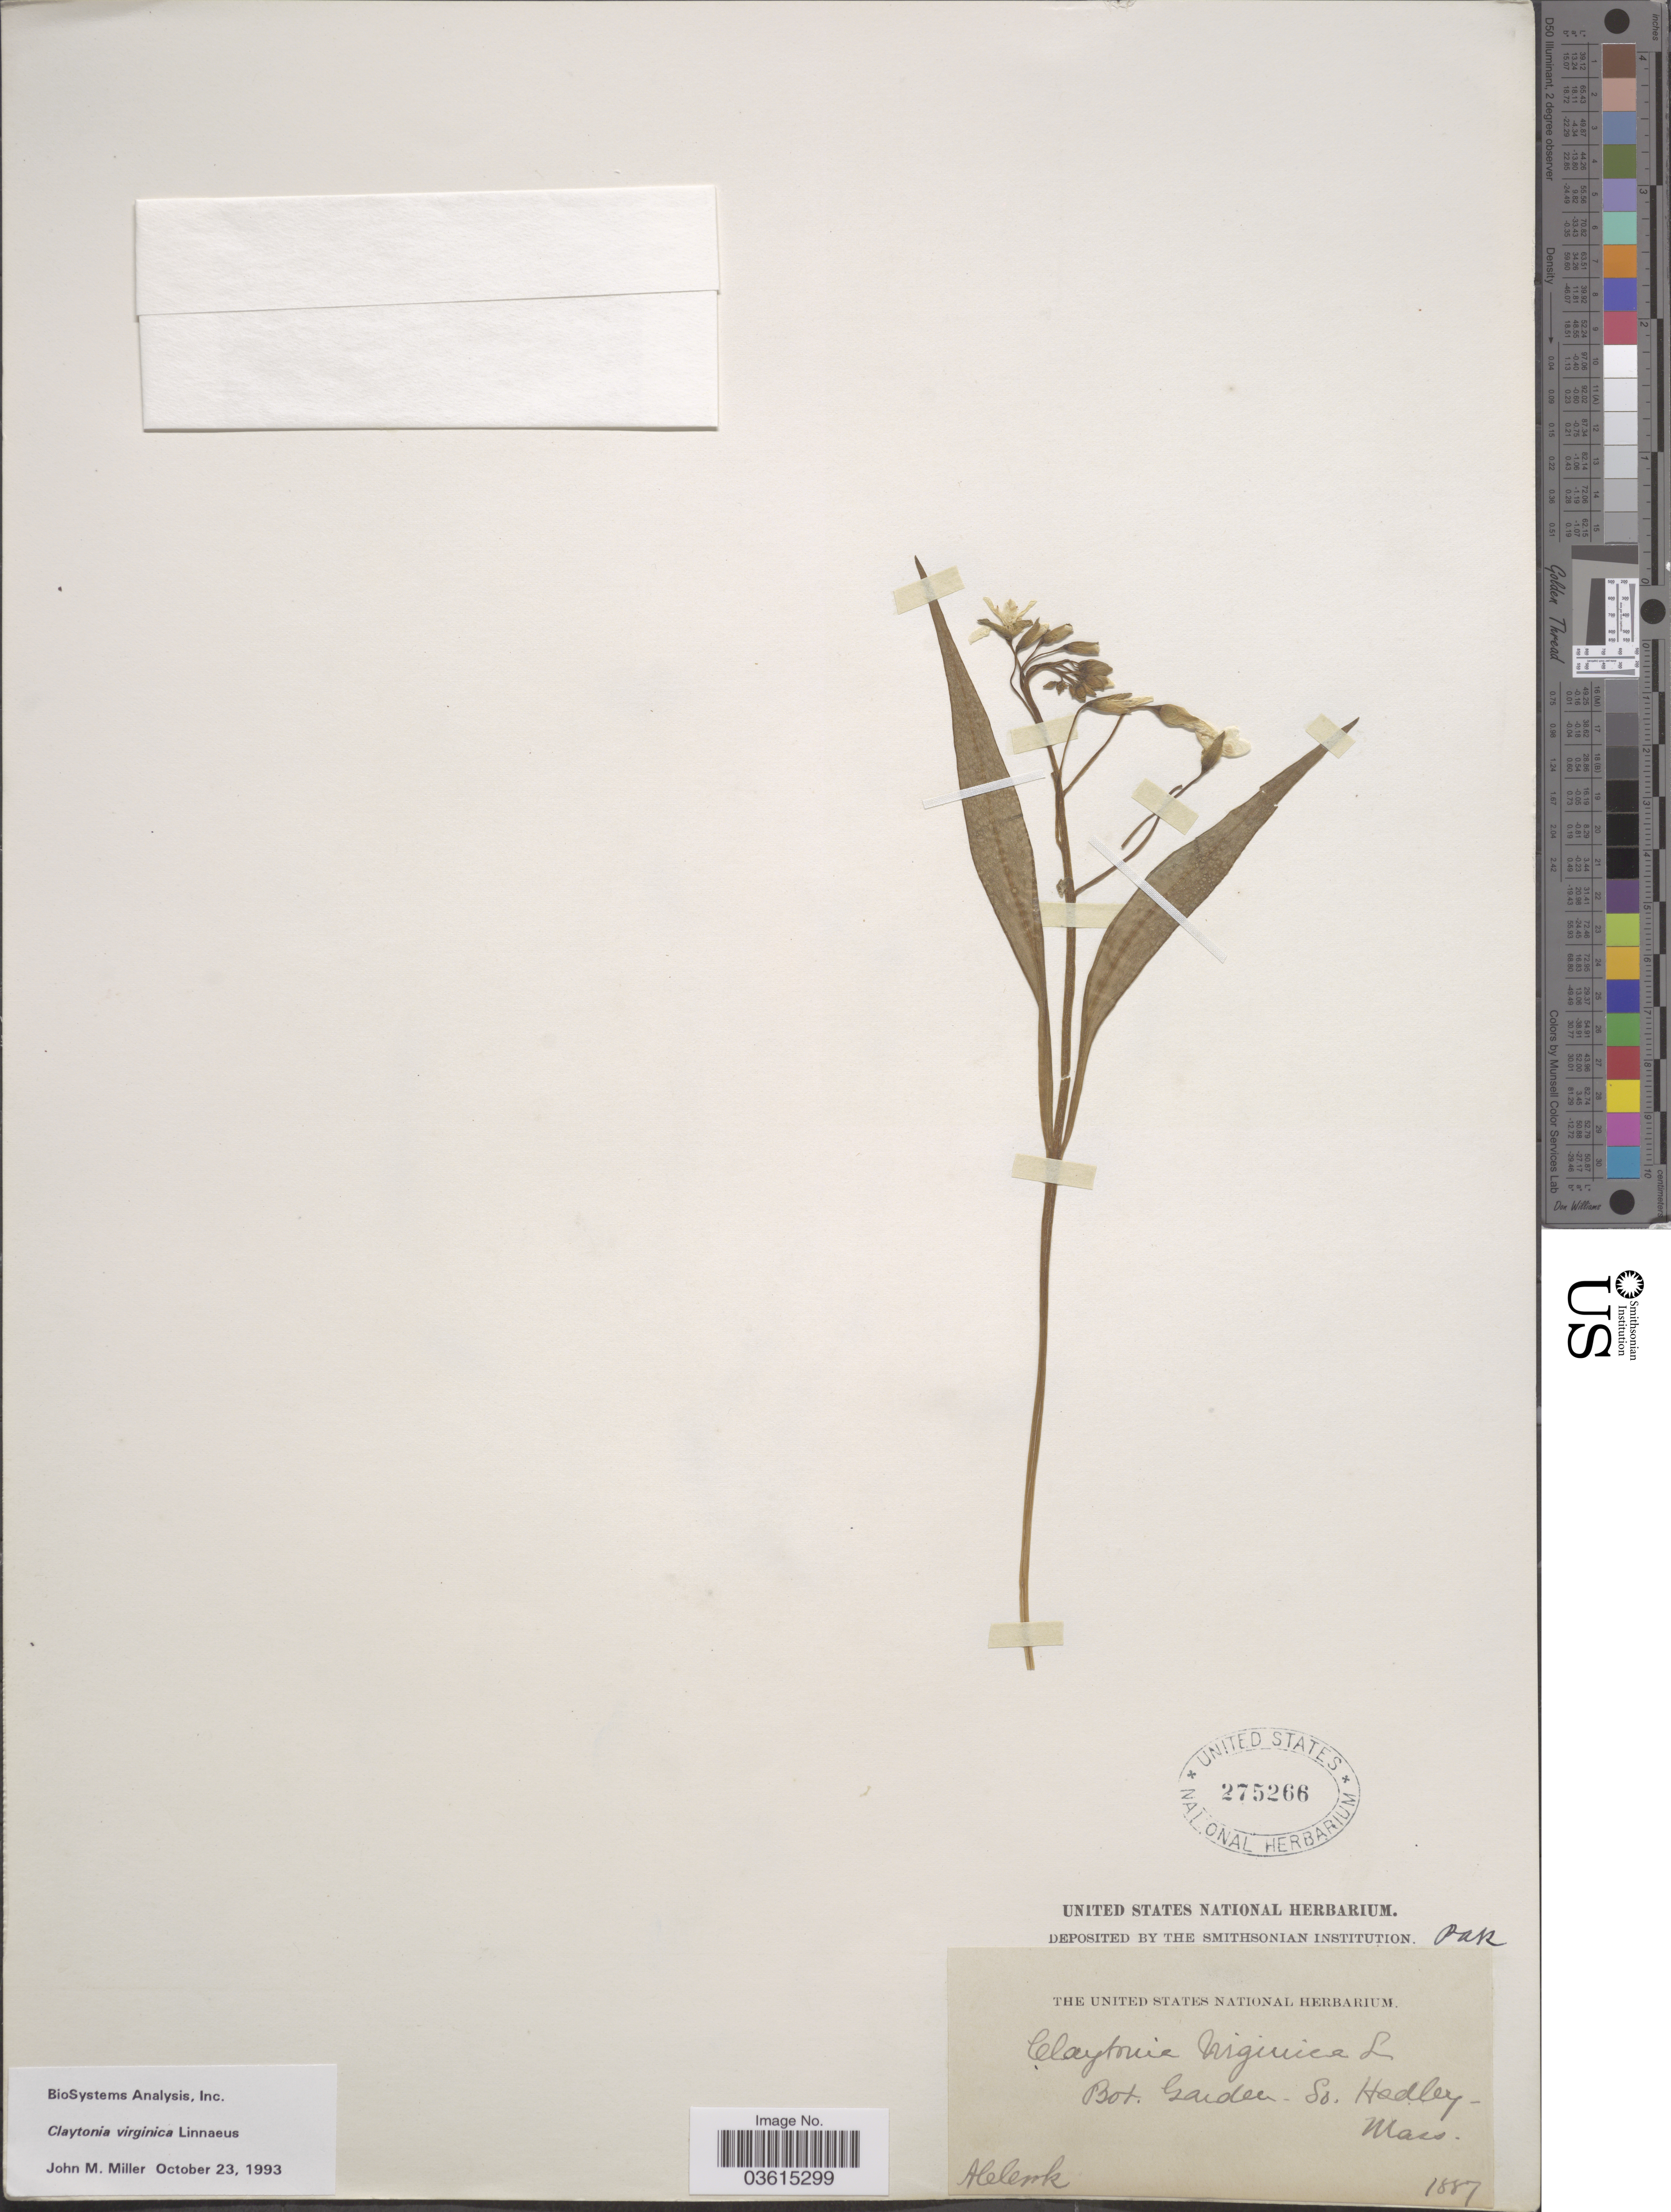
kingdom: Plantae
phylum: Tracheophyta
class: Magnoliopsida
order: Caryophyllales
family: Montiaceae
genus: Claytonia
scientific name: Claytonia virginica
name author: L.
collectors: A. Cook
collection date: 1887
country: United States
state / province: Massachusetts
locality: Bot. Garden - So. Hadley.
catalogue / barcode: US 275266